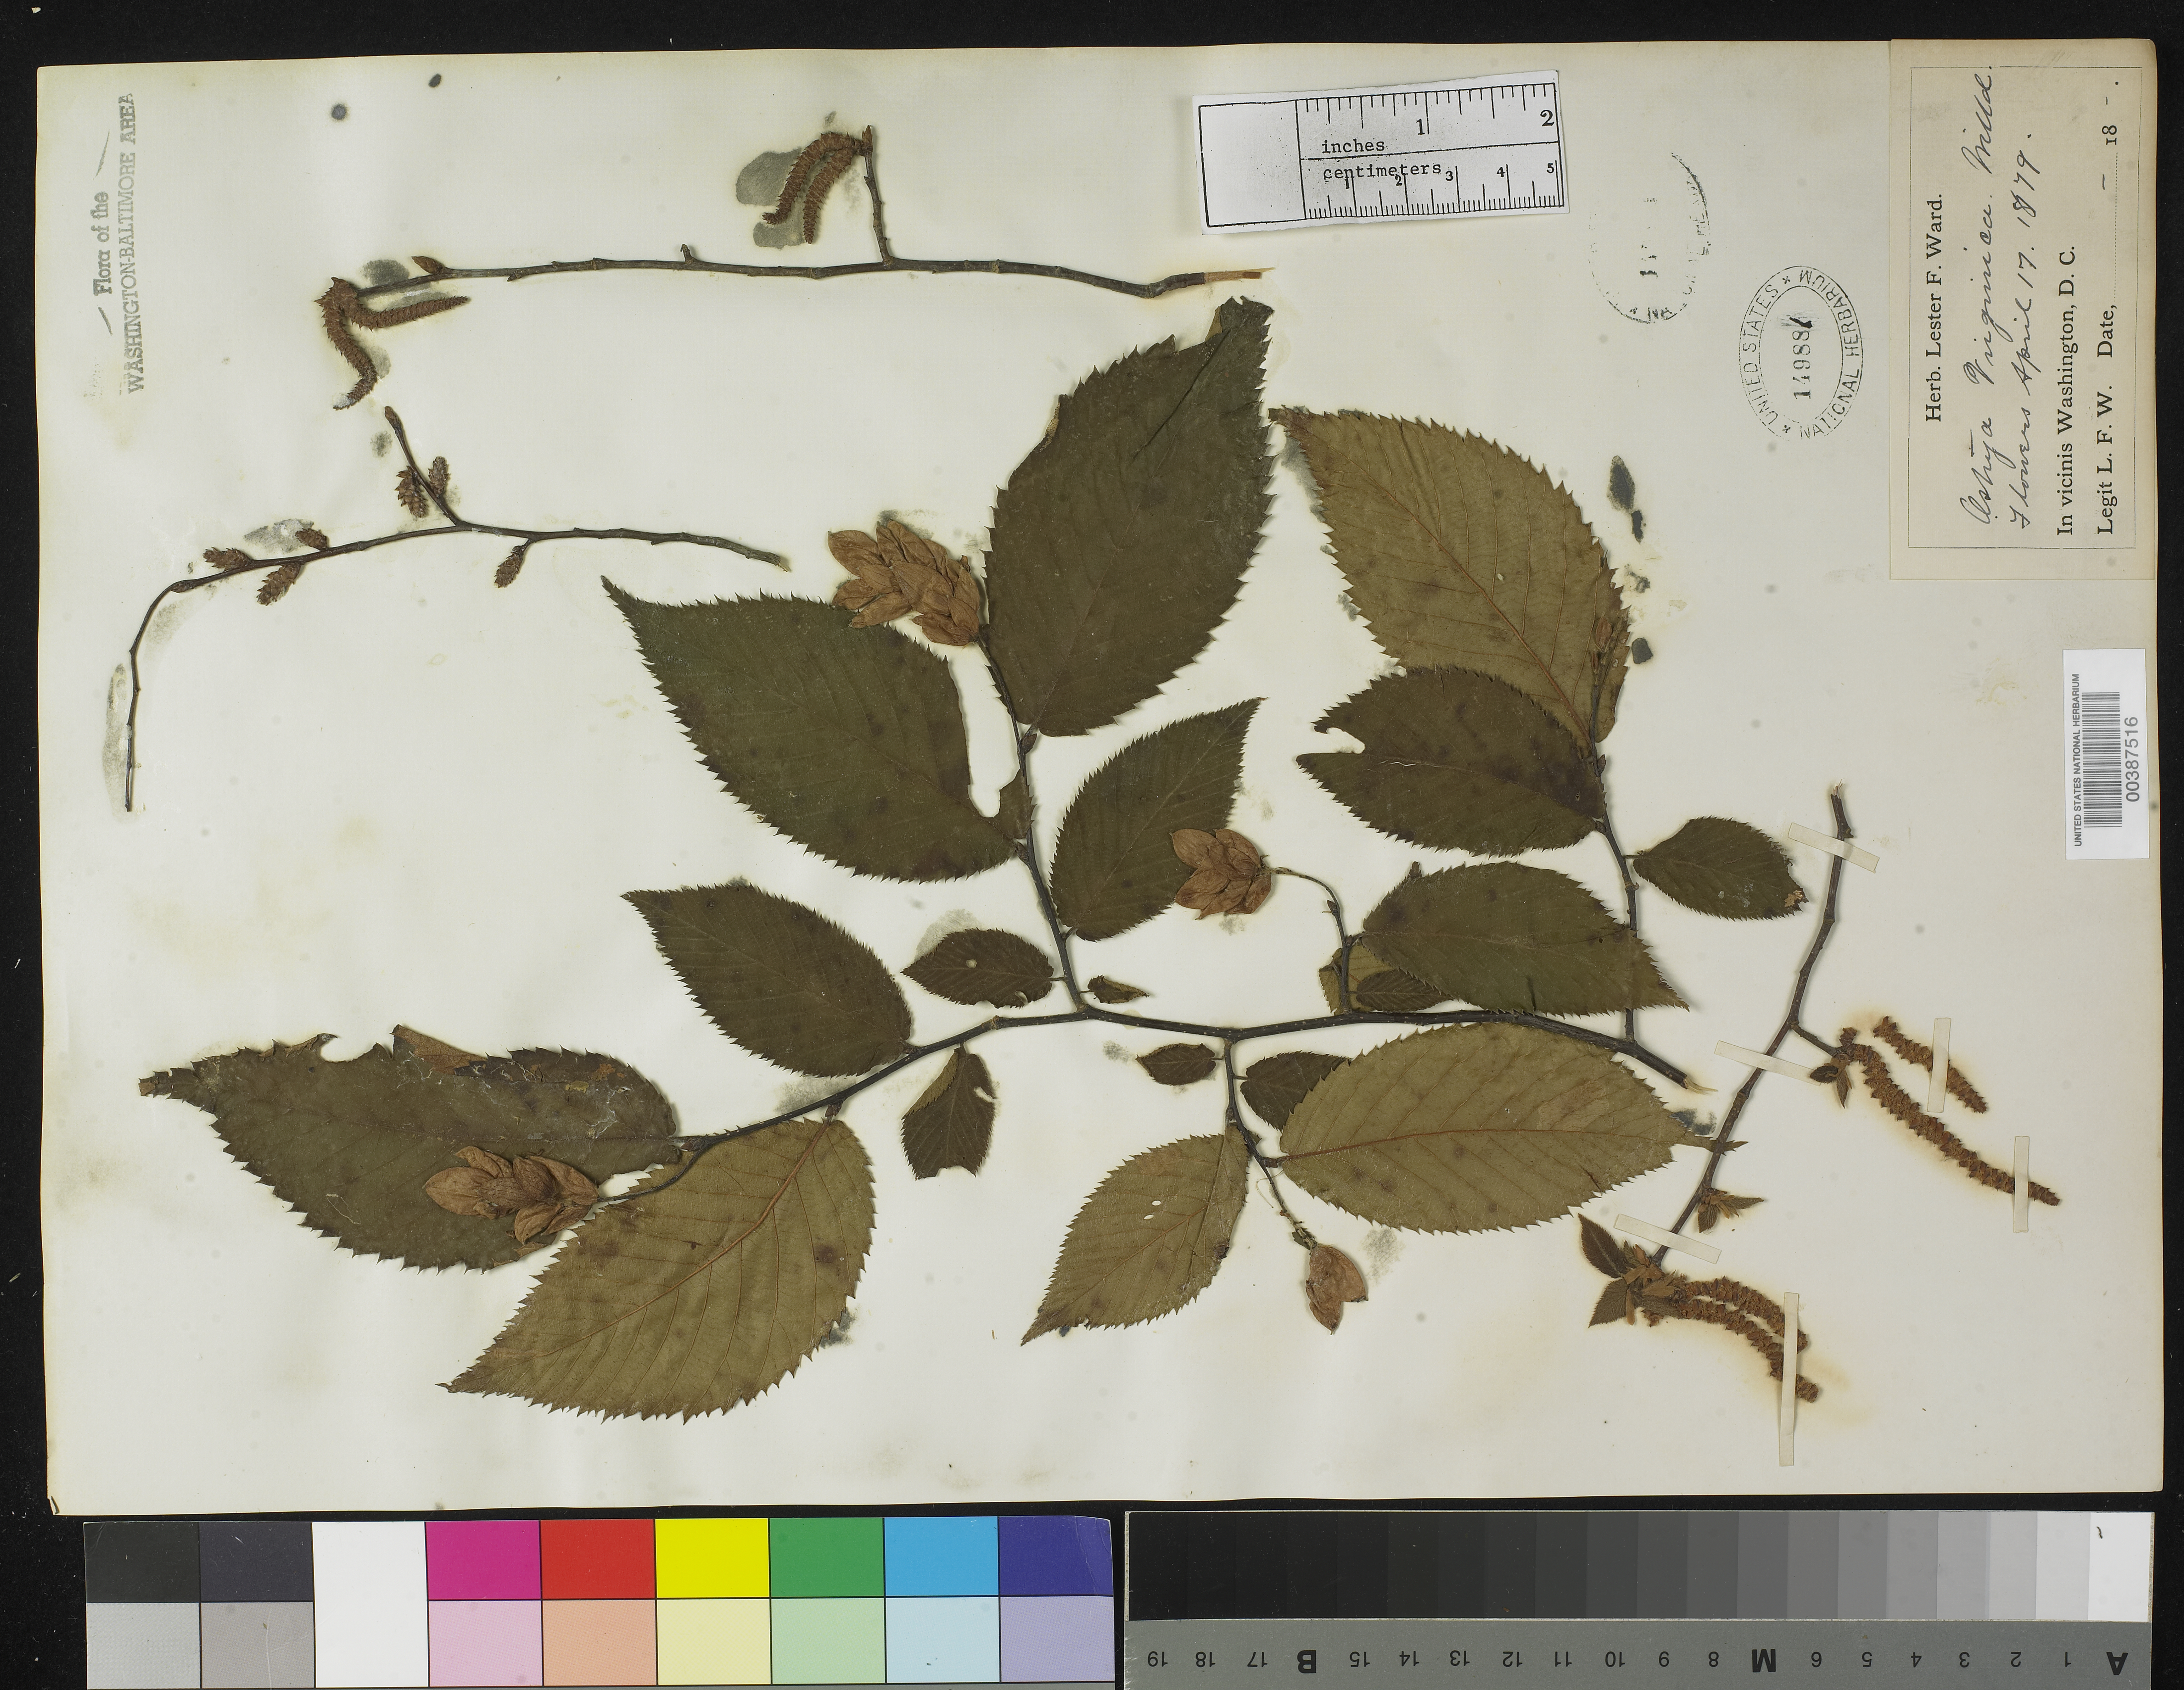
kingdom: Plantae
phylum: Tracheophyta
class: Magnoliopsida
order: Fagales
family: Betulaceae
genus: Ostrya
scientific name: Ostrya virginiana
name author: (Mill.) K. Koch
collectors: L. F. Ward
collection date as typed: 17 Apr 1879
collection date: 1879-04-17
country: United States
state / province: District of Columbia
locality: Vicinity of Washington, DC.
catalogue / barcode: US 149881